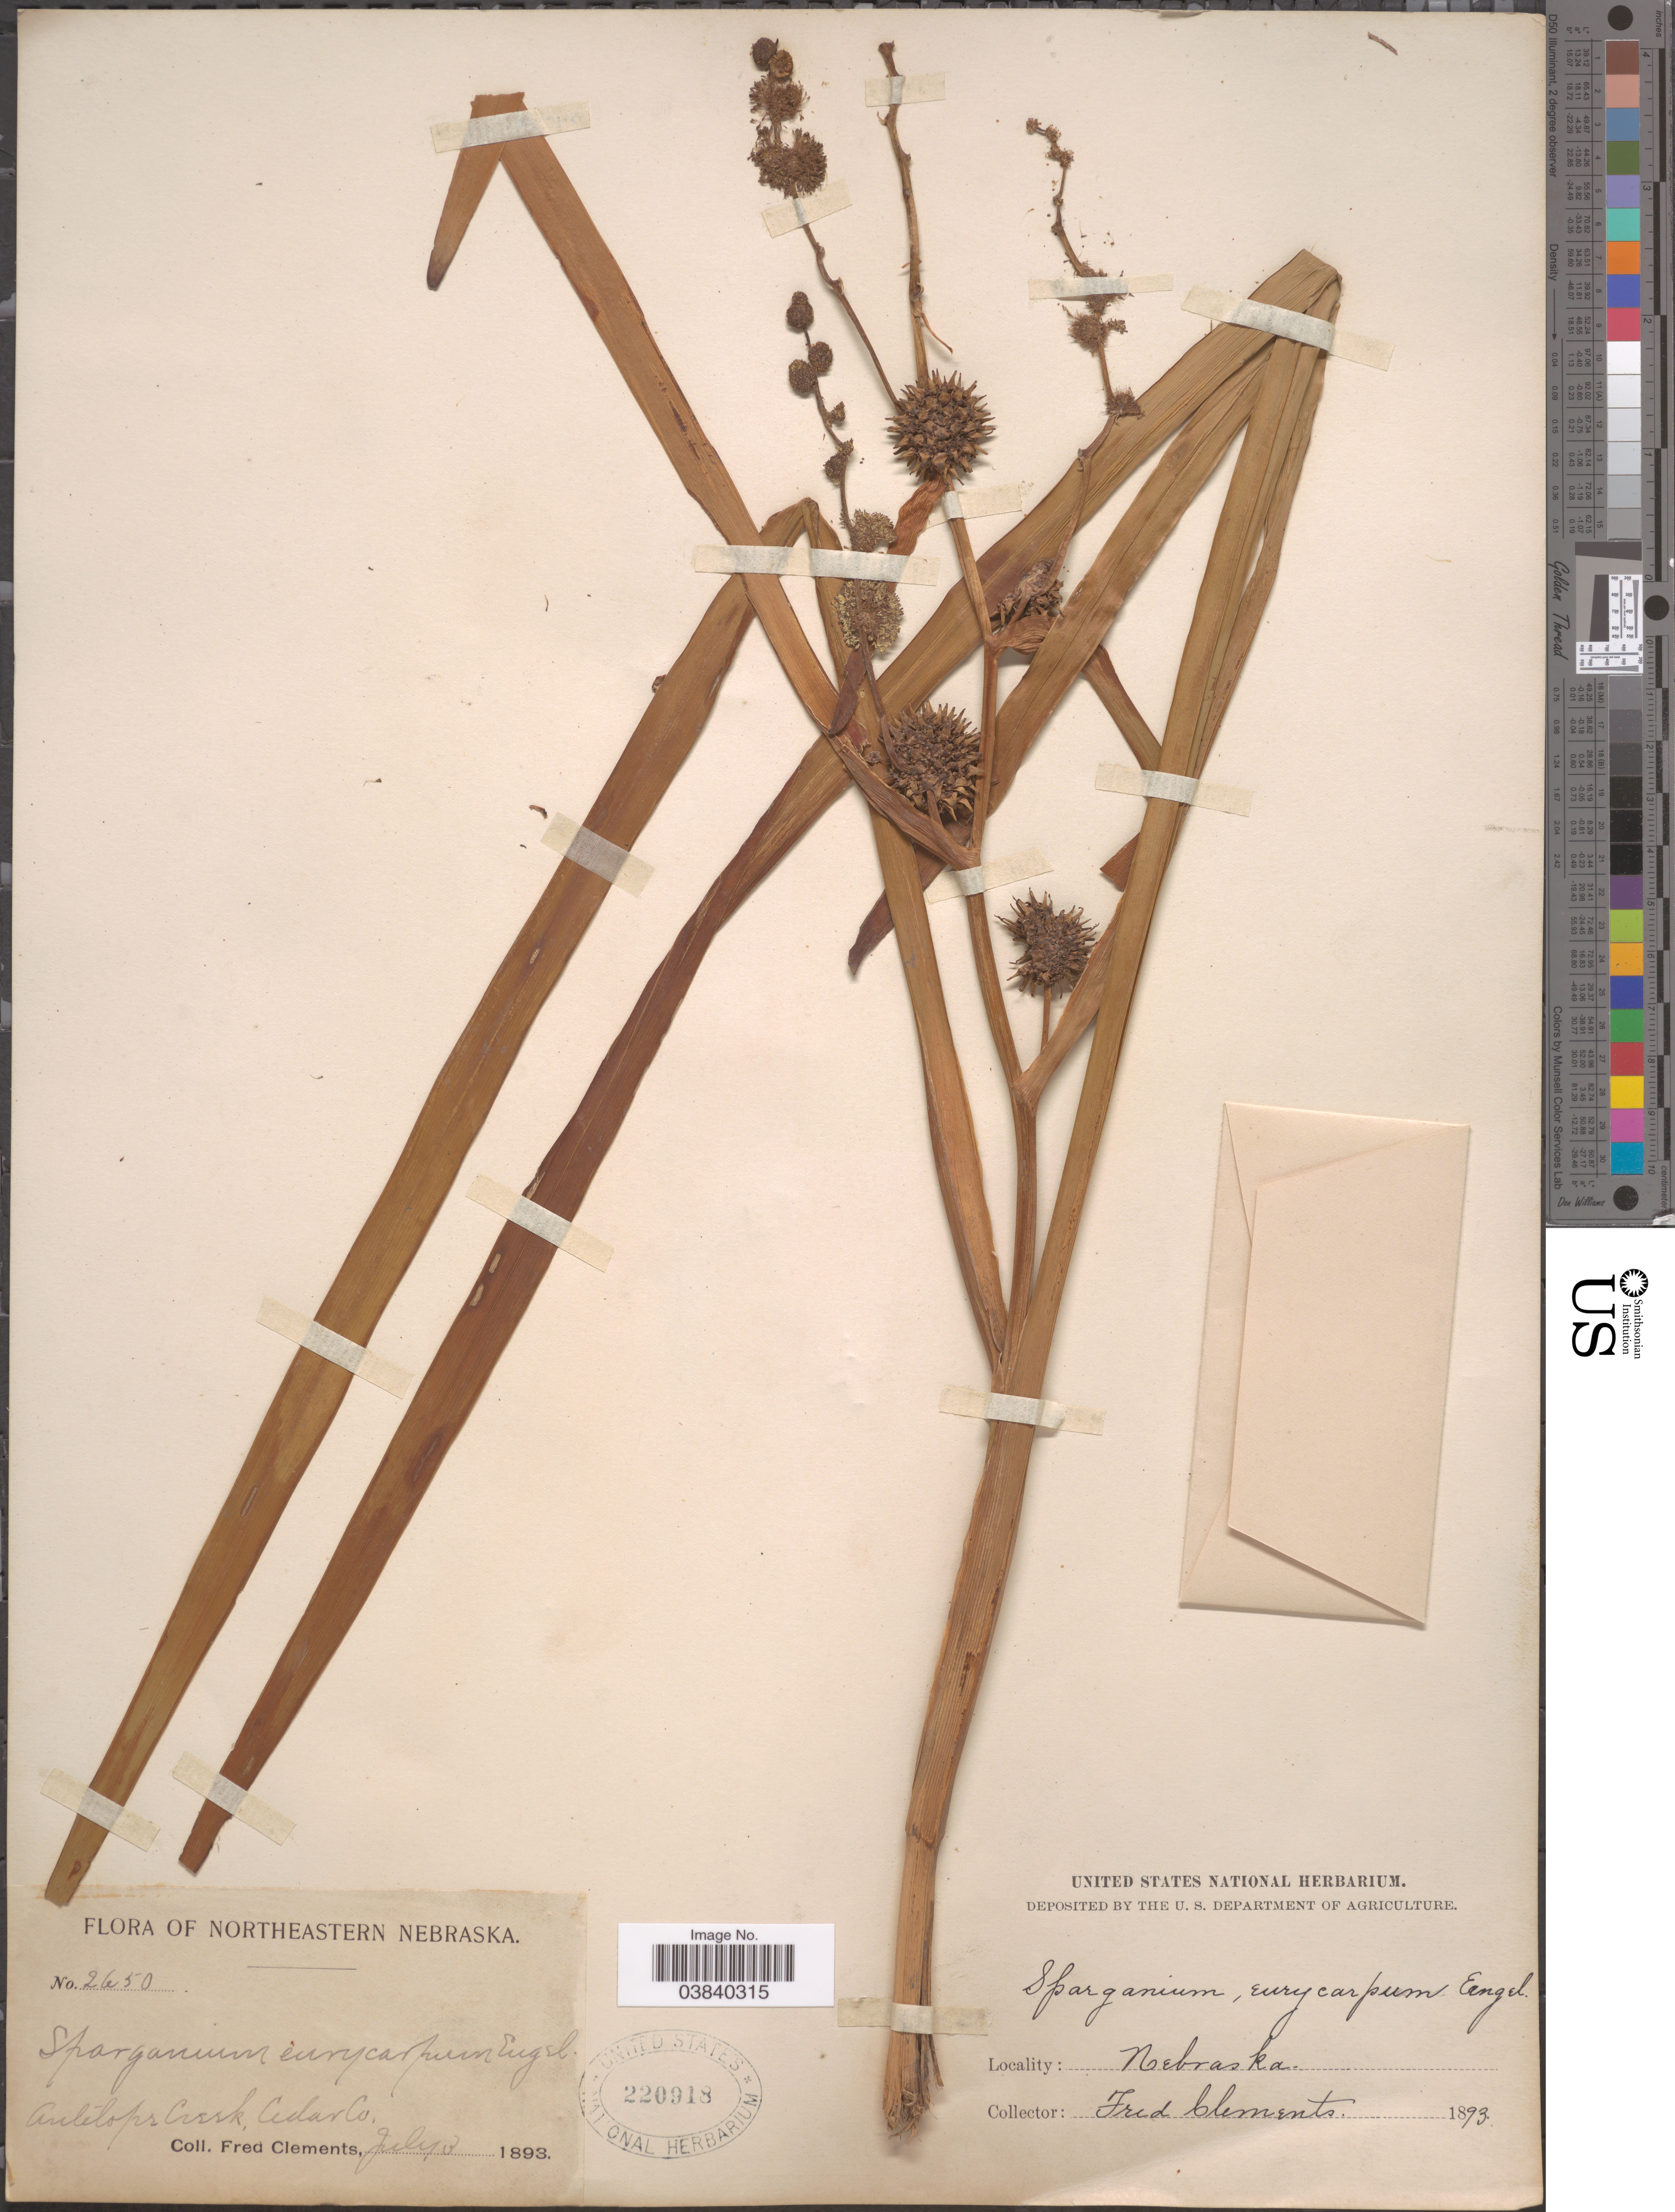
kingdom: Plantae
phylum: Tracheophyta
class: Liliopsida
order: Poales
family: Typhaceae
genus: Sparganium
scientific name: Sparganium eurycarpum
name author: Engelm.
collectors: F. Clements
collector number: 2650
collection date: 1893-07-03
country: United States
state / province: Nebraska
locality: Northeastern Nebraska. Antilope Creek, Cedar Co.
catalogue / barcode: US 220918